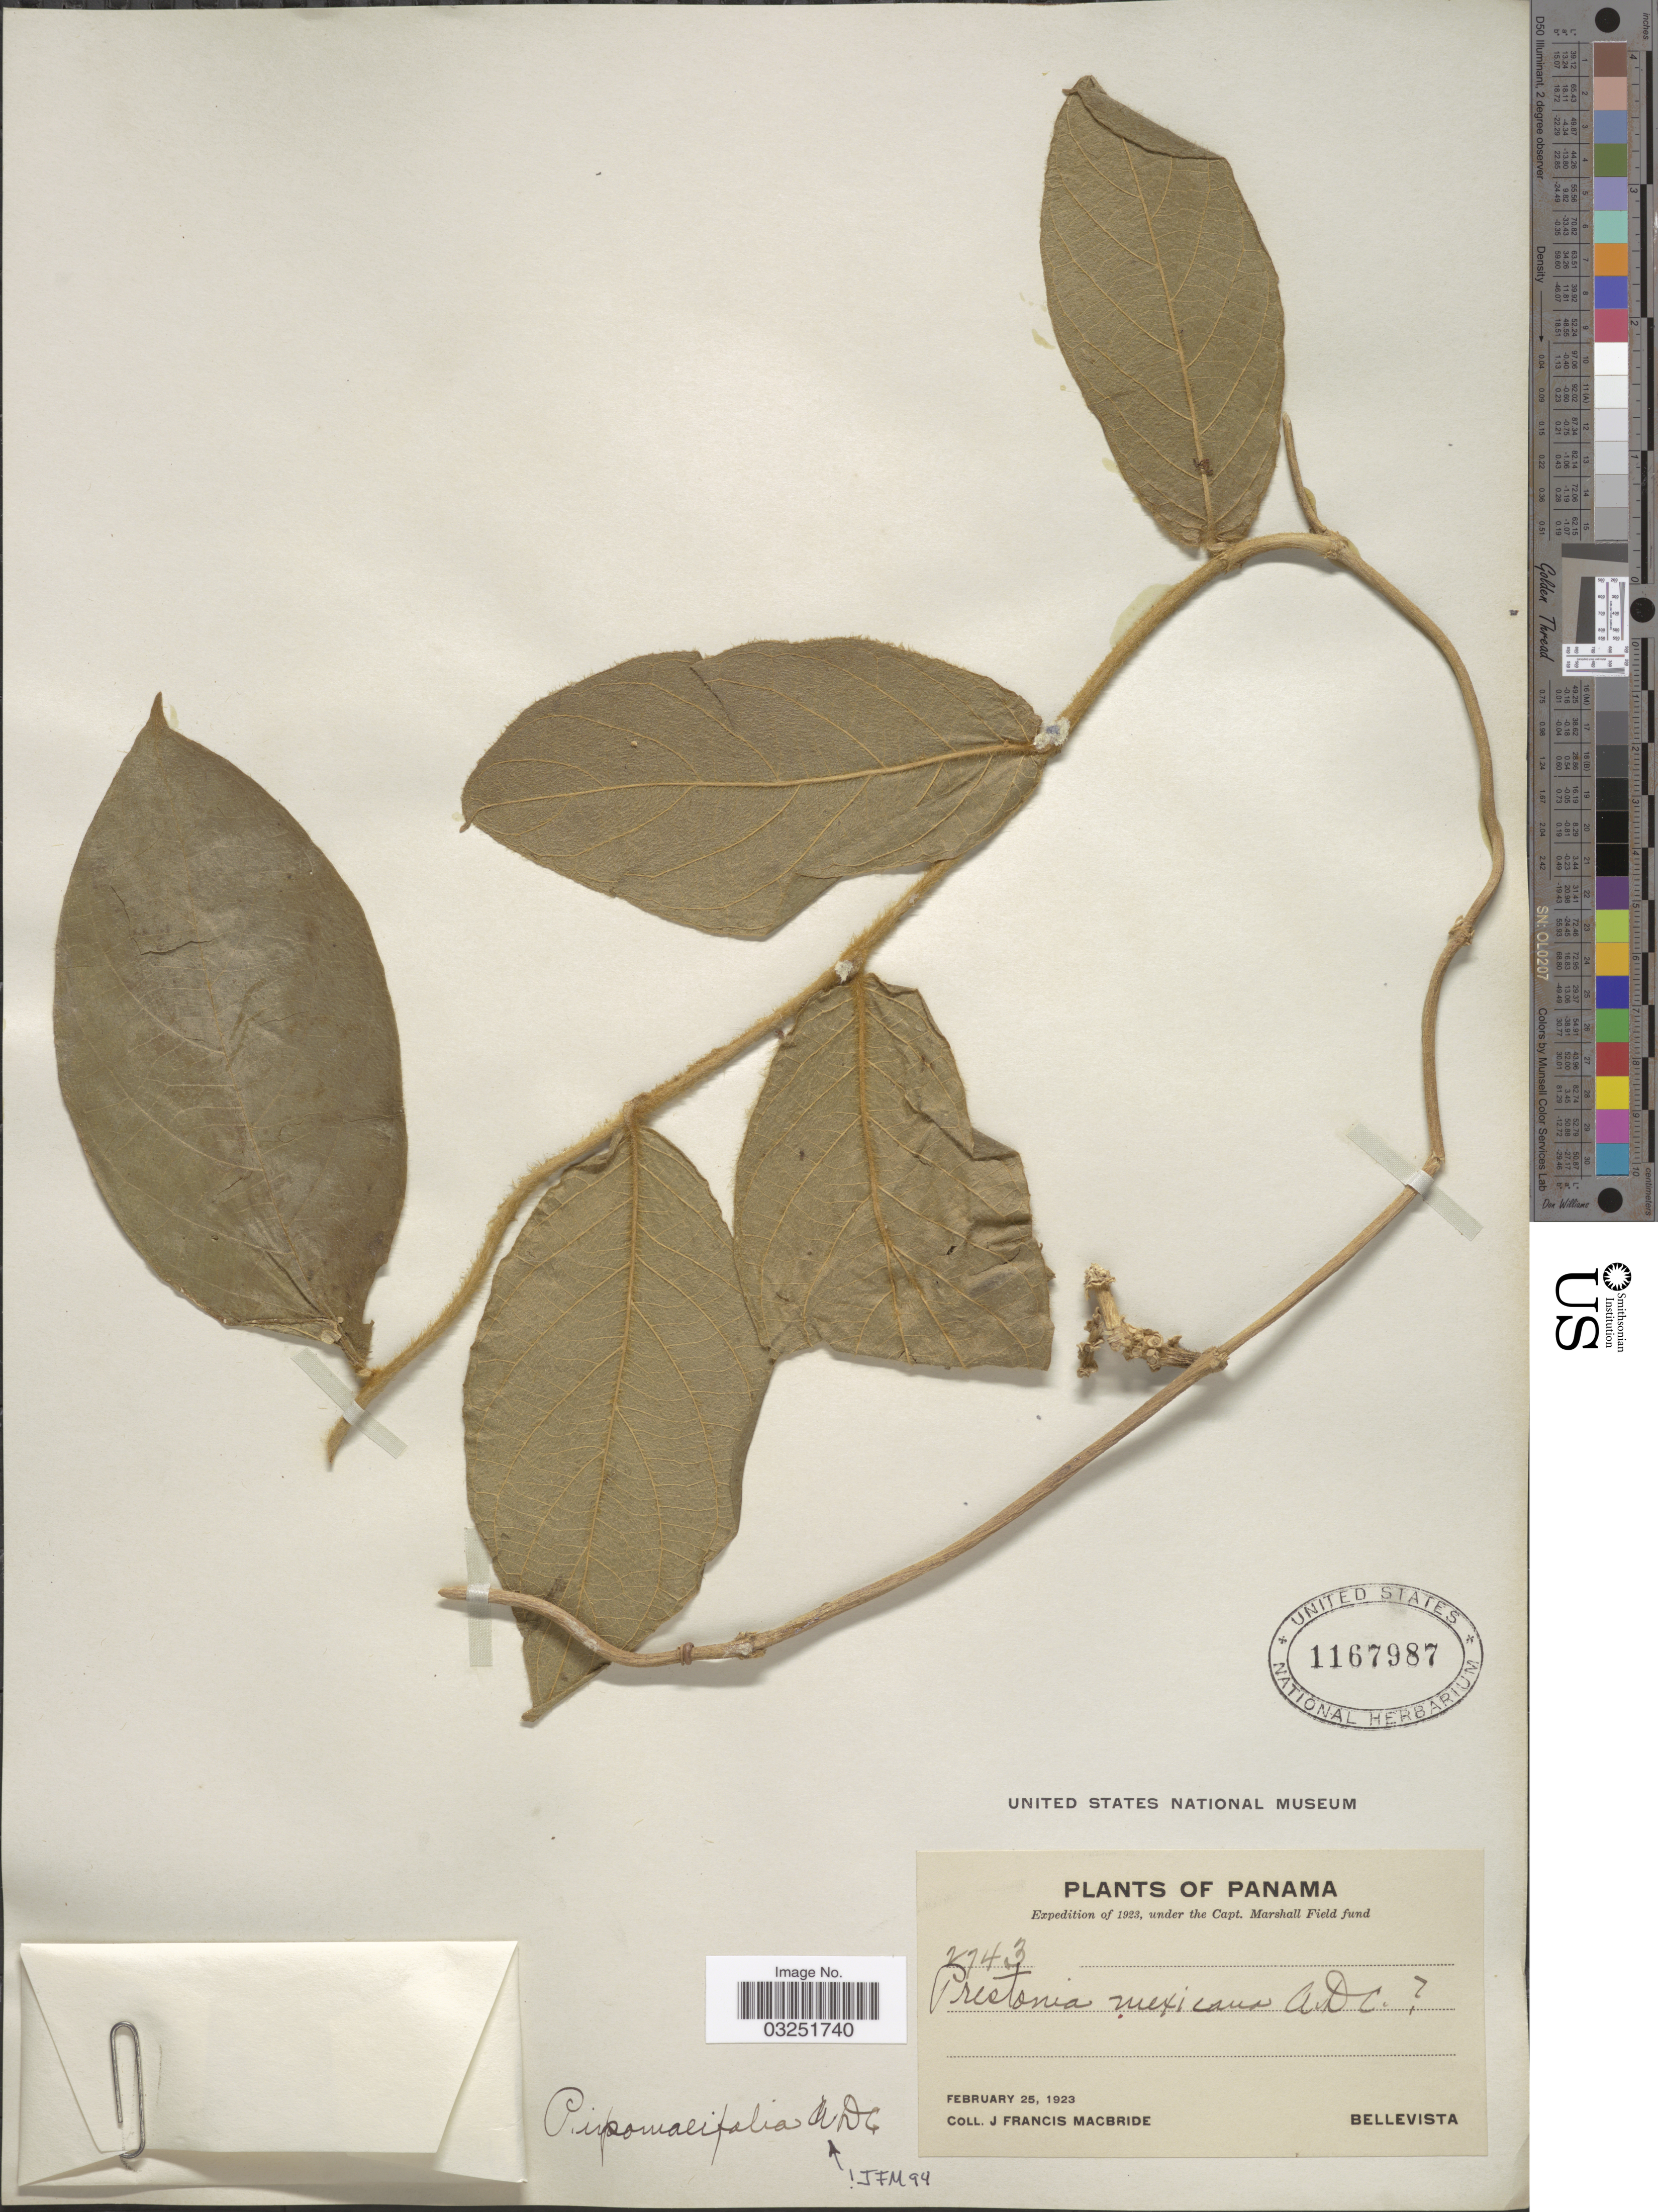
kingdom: Plantae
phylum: Tracheophyta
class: Magnoliopsida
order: Gentianales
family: Apocynaceae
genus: Prestonia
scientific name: Prestonia ipomaeifolia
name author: A. DC.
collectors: J. F. Macbride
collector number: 2743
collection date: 1923-02-25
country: Panama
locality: Bellevista.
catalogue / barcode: US 1167987